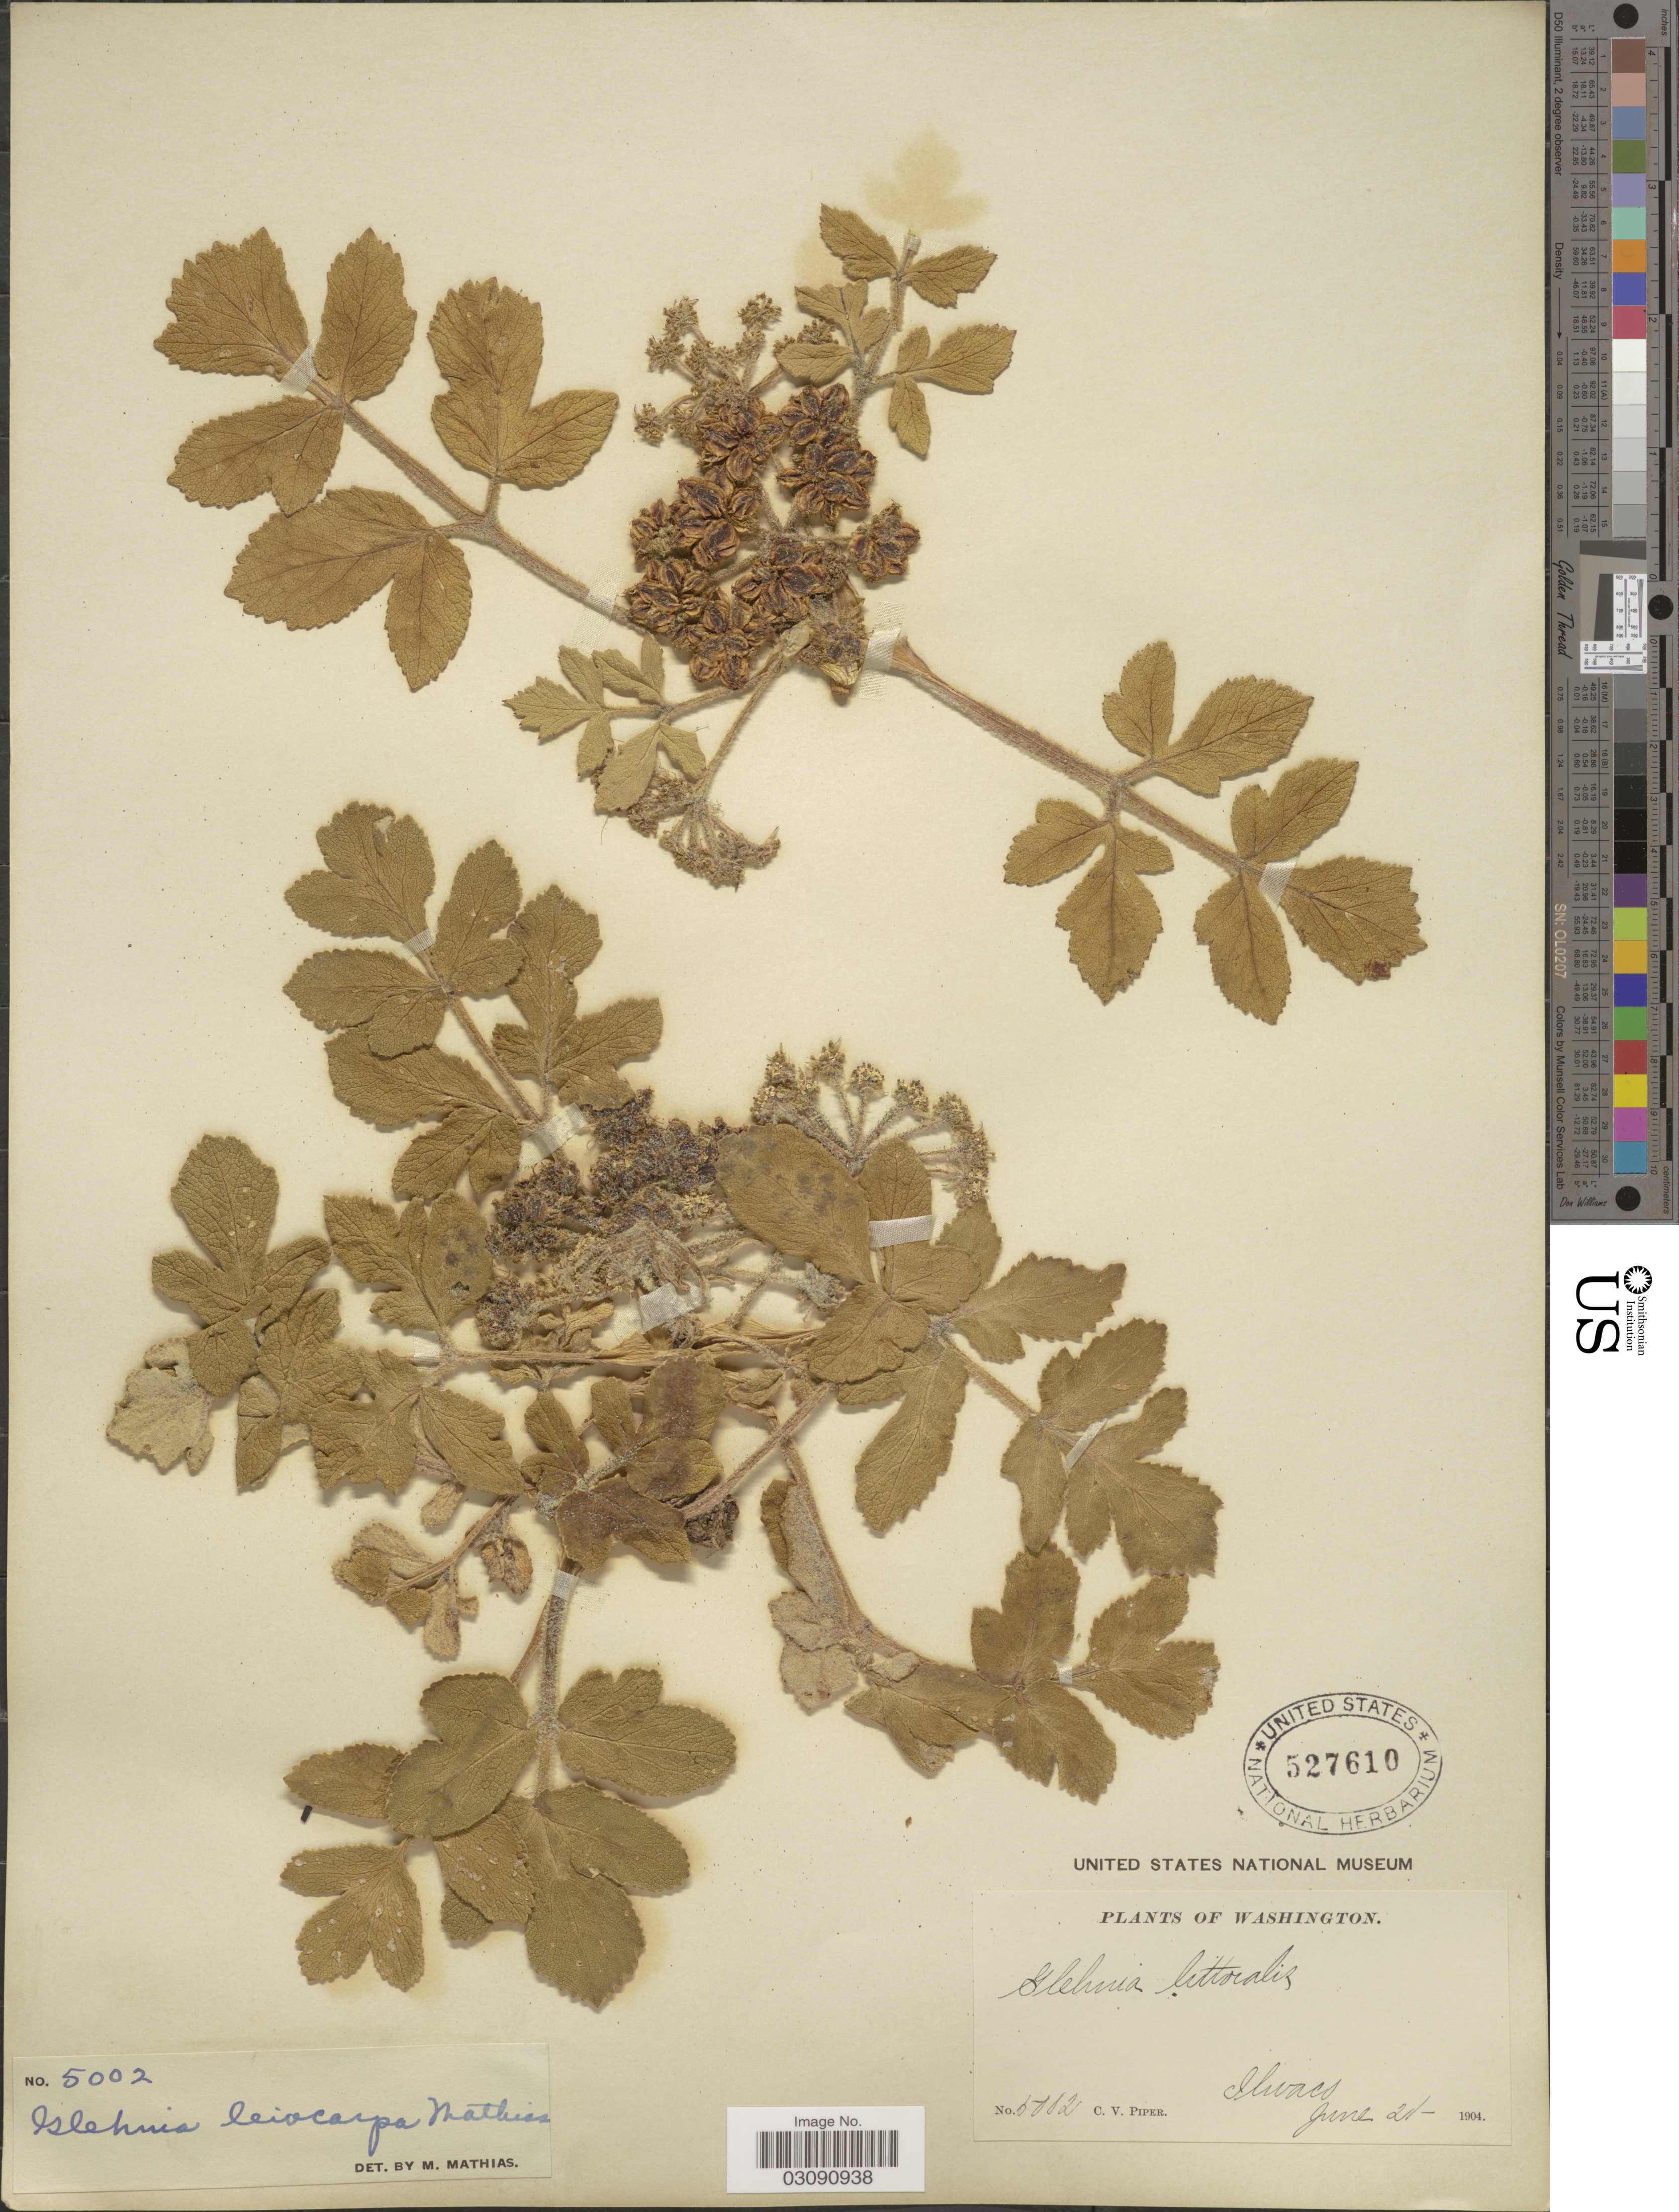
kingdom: Plantae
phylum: Tracheophyta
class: Magnoliopsida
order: Apiales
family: Apiaceae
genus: Glehnia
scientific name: Glehnia littoralis subsp. leiocarpa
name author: (Mathias) Hultén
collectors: C. V. Piper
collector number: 5082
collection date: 1904-06-21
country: United States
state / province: Washington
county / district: Pacific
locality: Ilwaco.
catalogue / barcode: US 527610